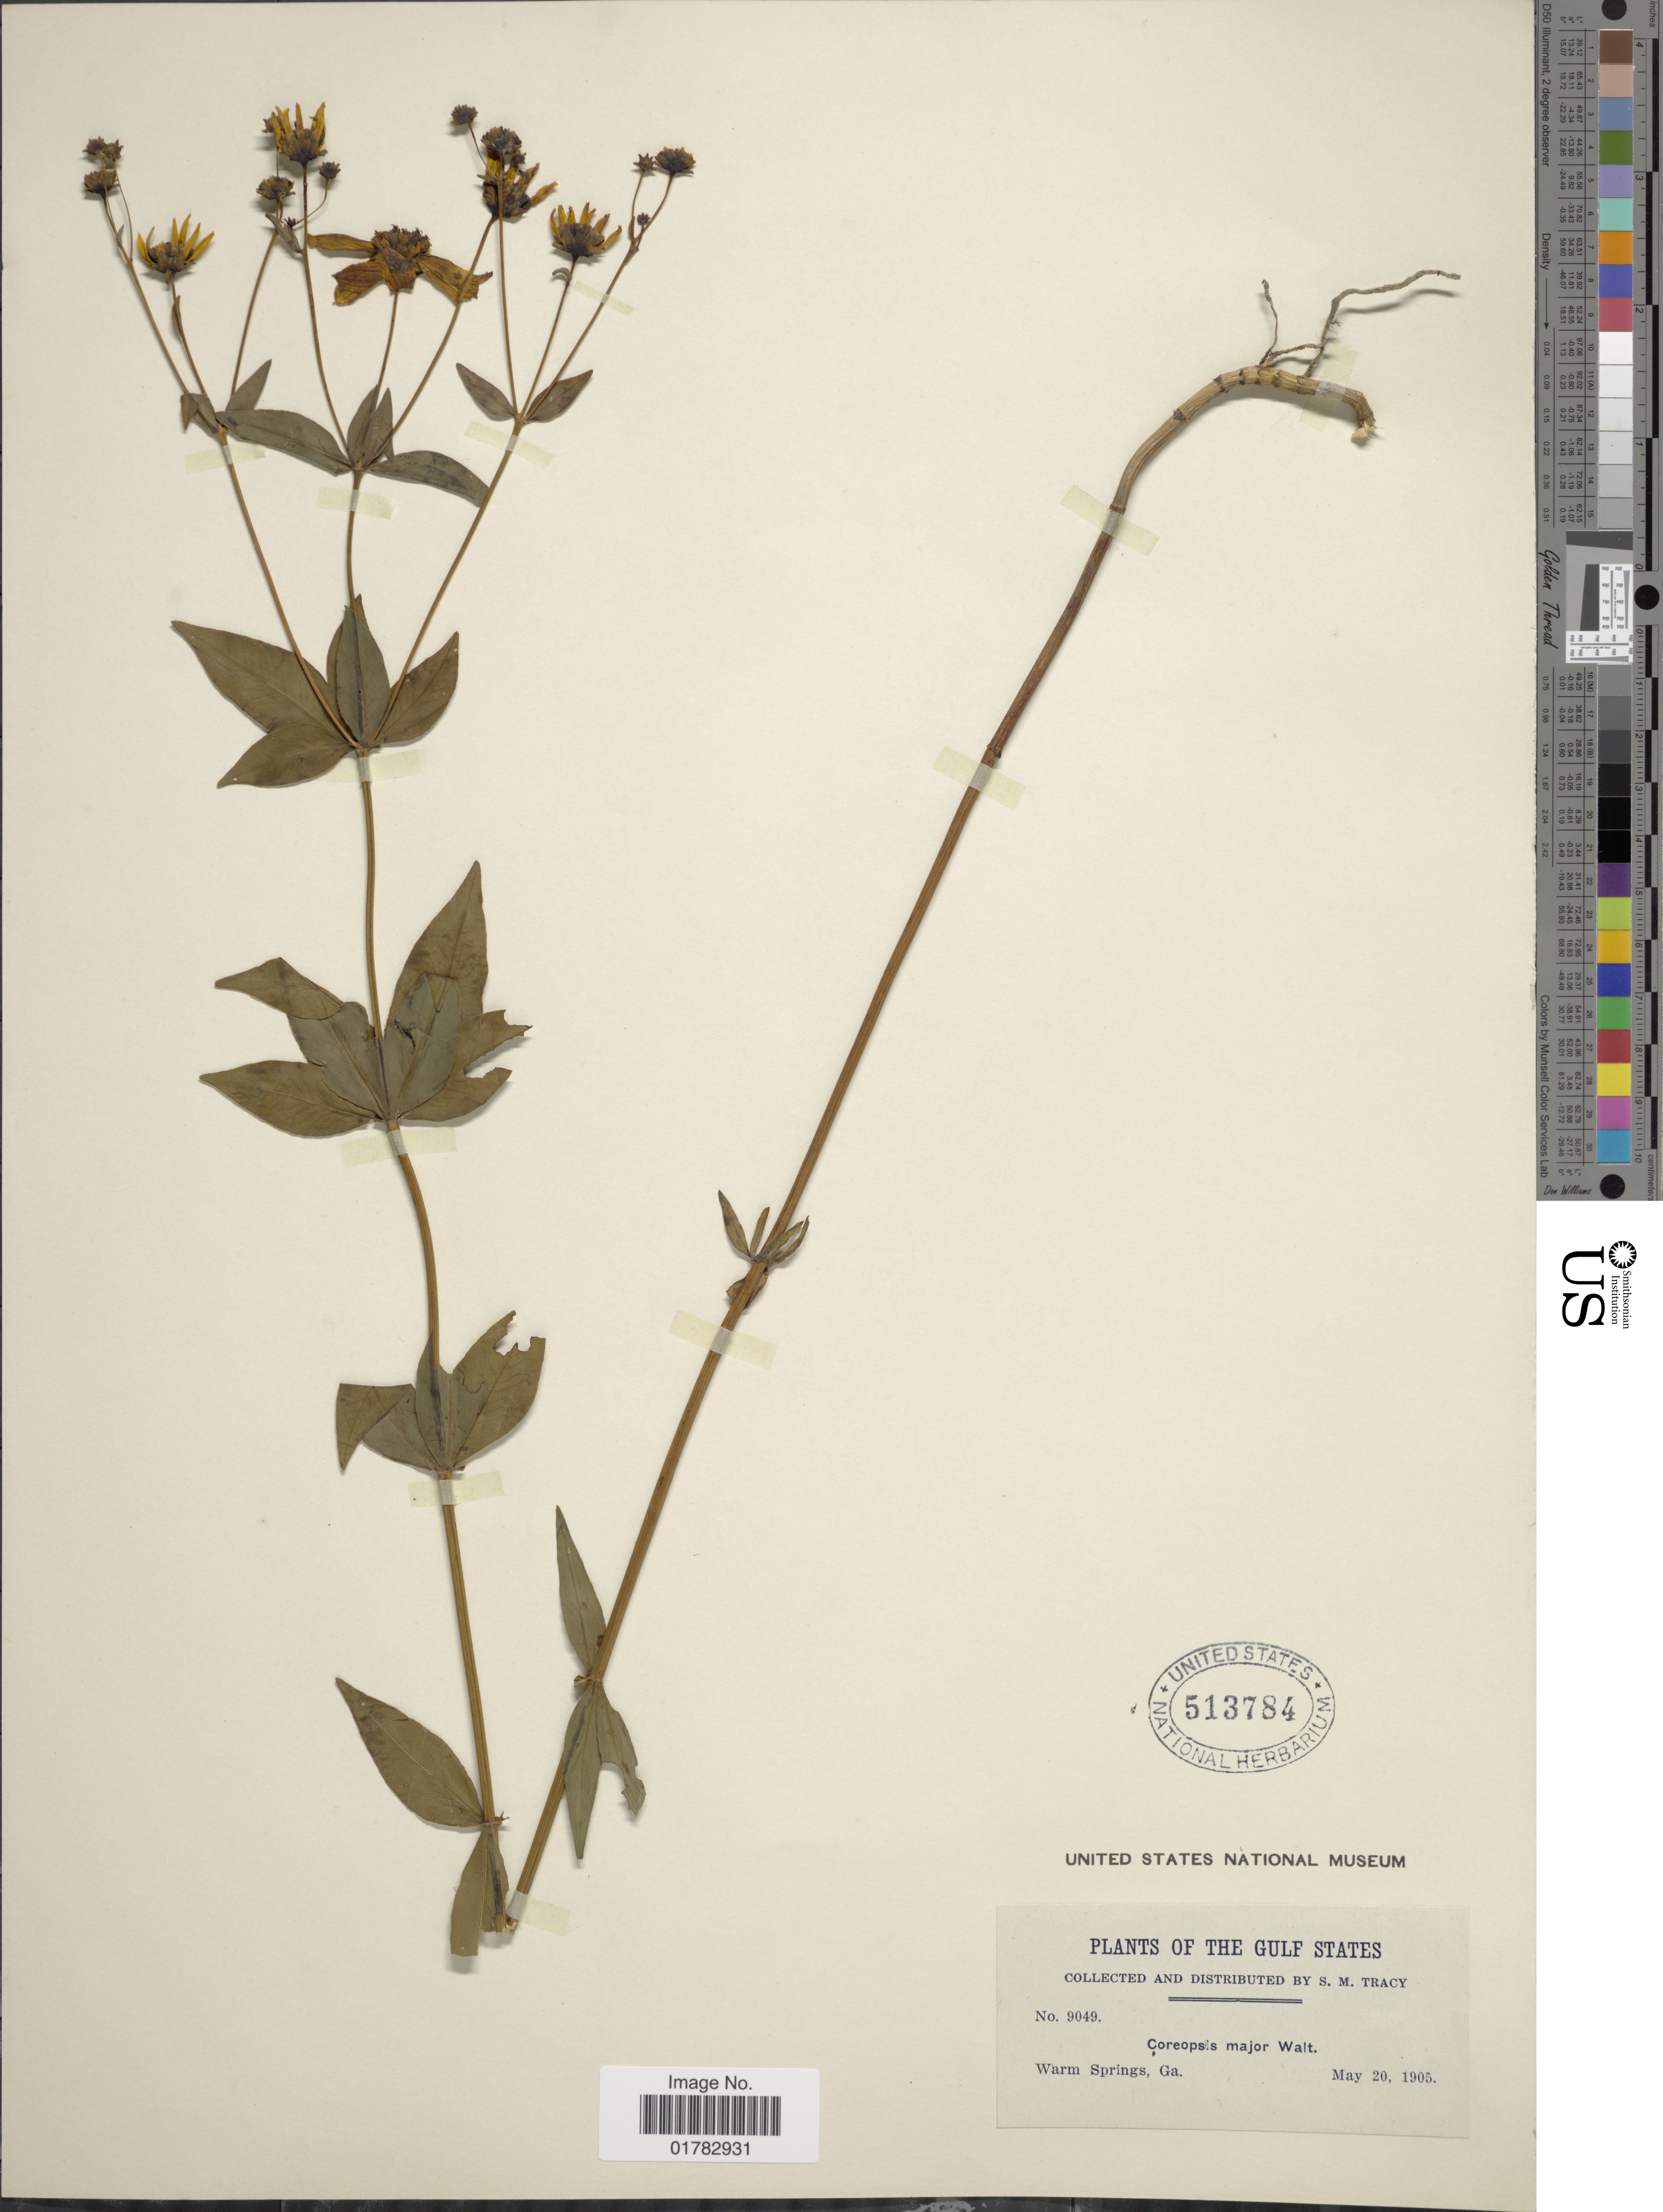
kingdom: Plantae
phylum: Tracheophyta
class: Magnoliopsida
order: Asterales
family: Asteraceae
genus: Coreopsis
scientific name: Coreopsis major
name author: Walter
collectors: S. M. Tracy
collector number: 9049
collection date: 1905-05-20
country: United States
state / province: Georgia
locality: Gulf States, Warm Springs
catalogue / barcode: US 513784